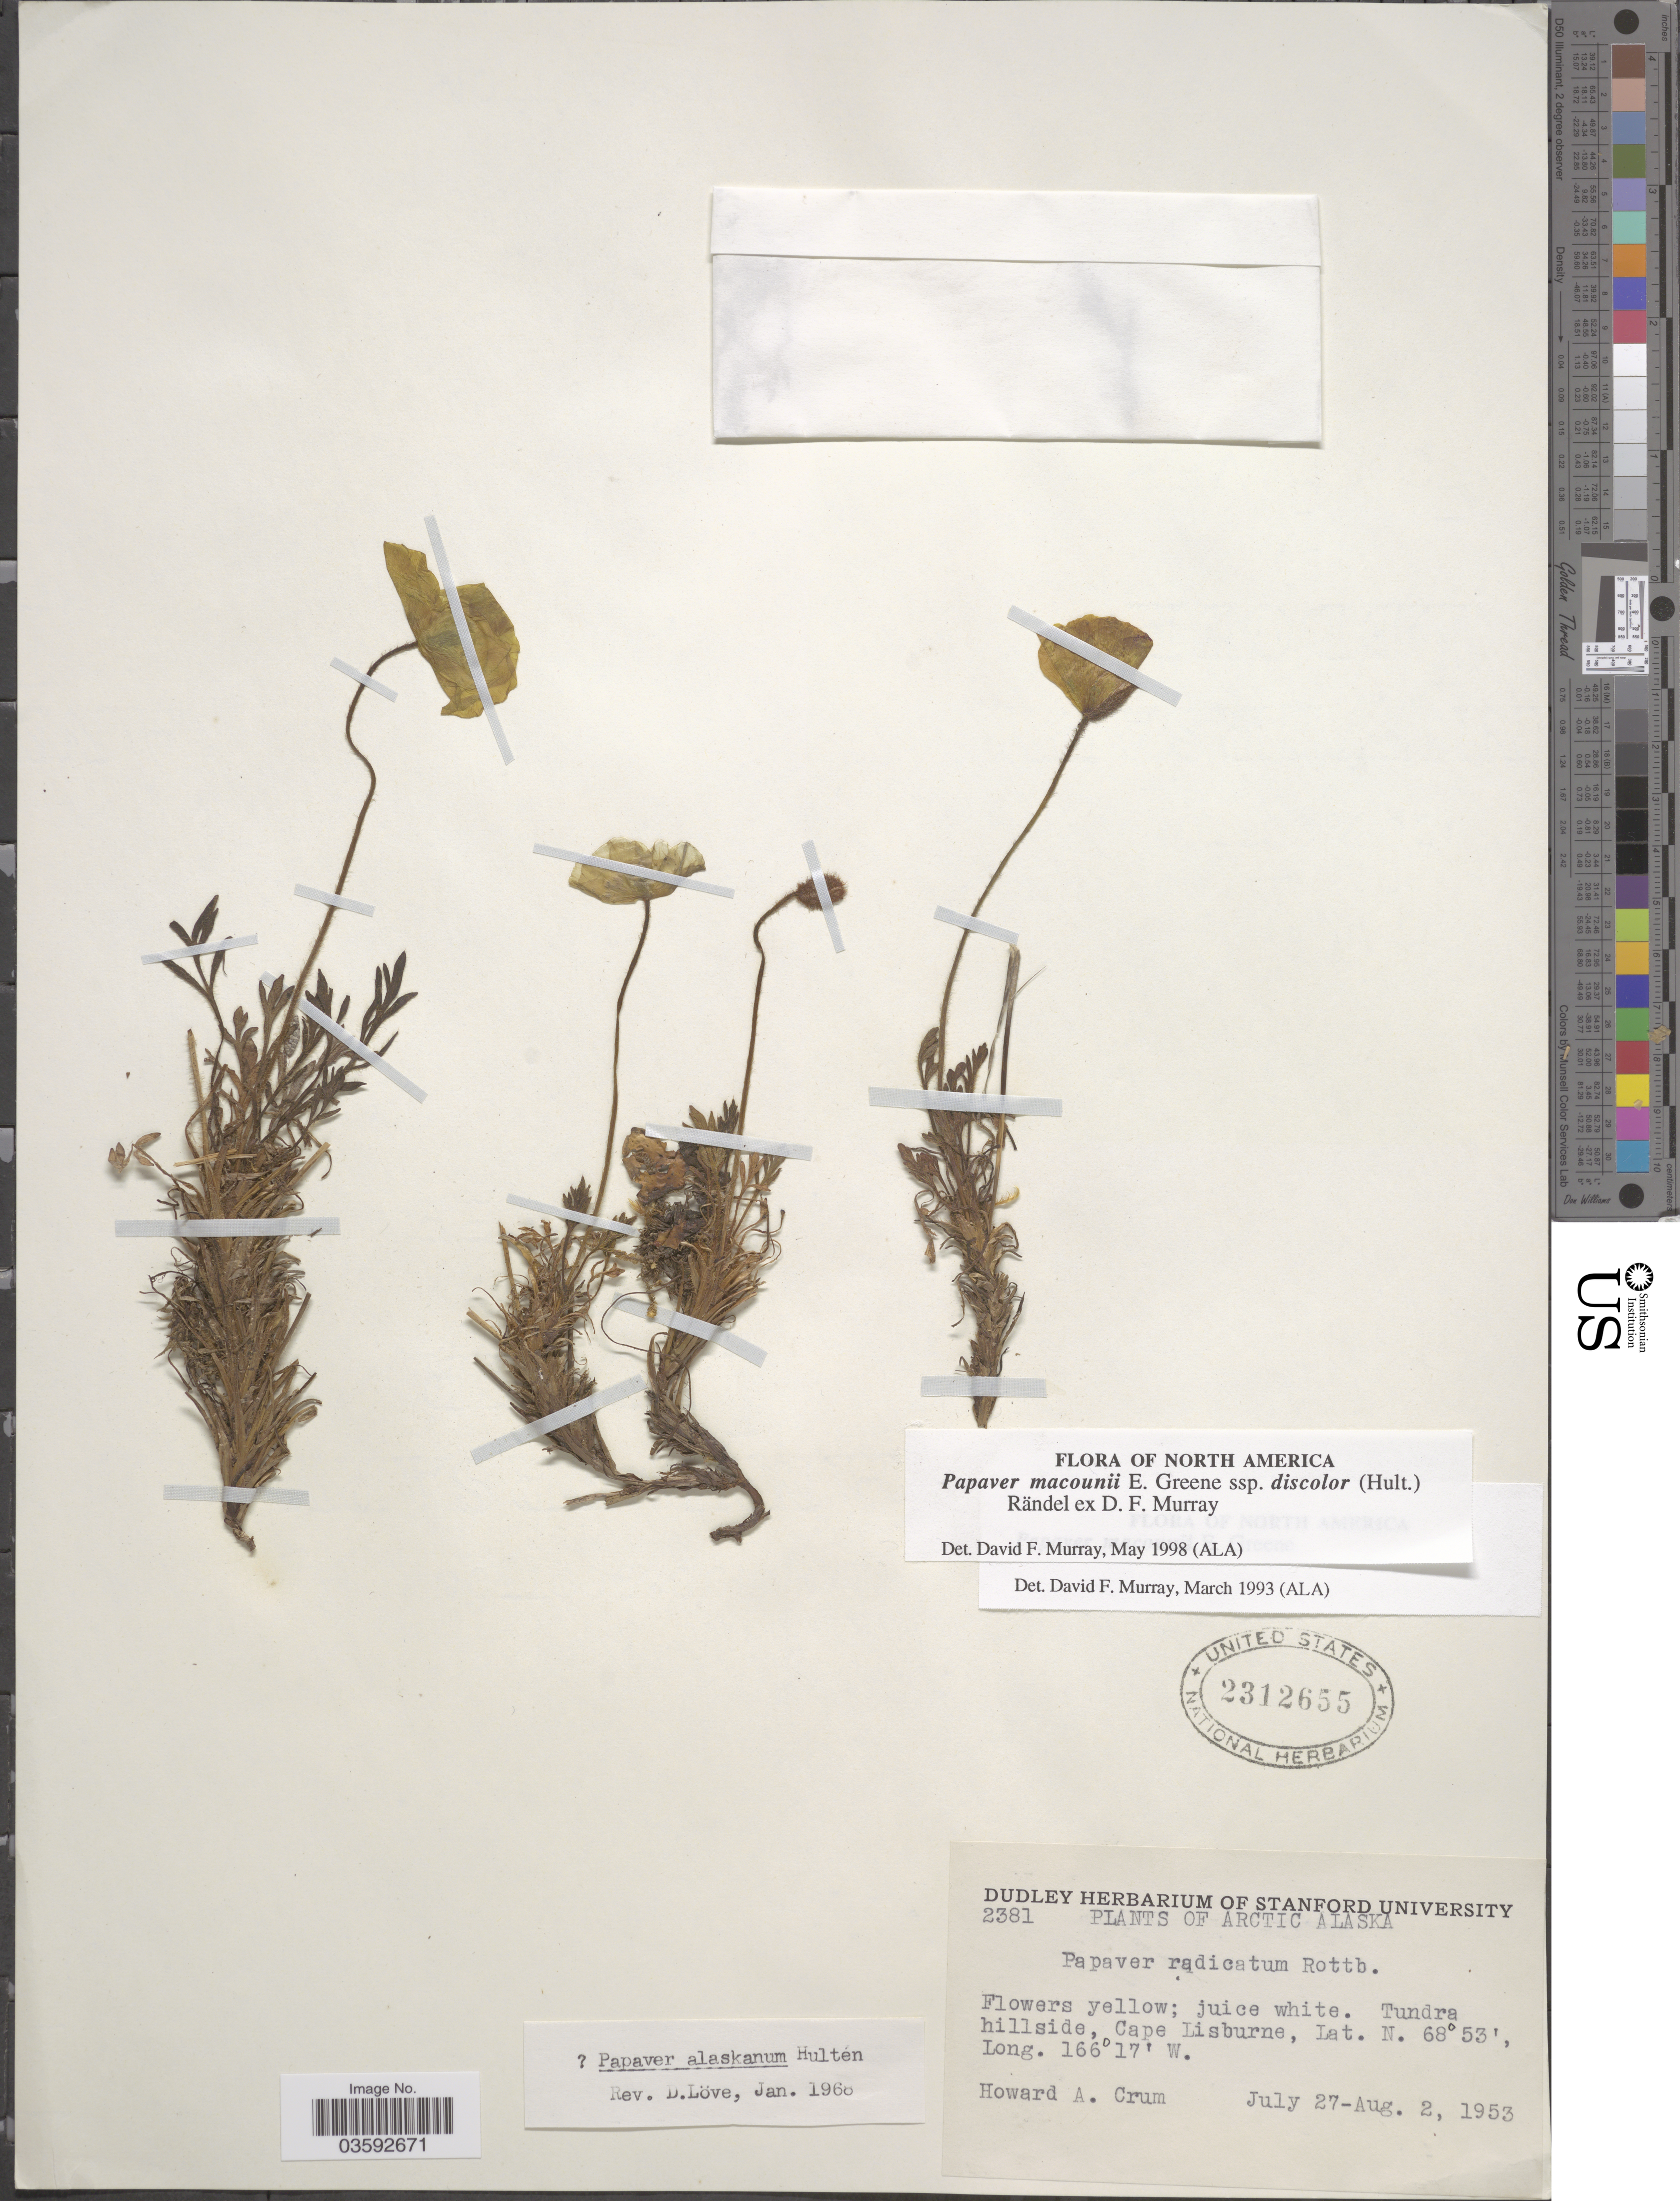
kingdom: Plantae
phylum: Tracheophyta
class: Magnoliopsida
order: Ranunculales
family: Papaveraceae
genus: Papaver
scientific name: Papaver macounii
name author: Greene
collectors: H. A. Crum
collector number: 2381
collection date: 1953-07-27/1953-08-02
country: United States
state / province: Alaska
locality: Arctic Alaska. Tundra hillside, Cape Lisburne.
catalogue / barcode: US 2312655